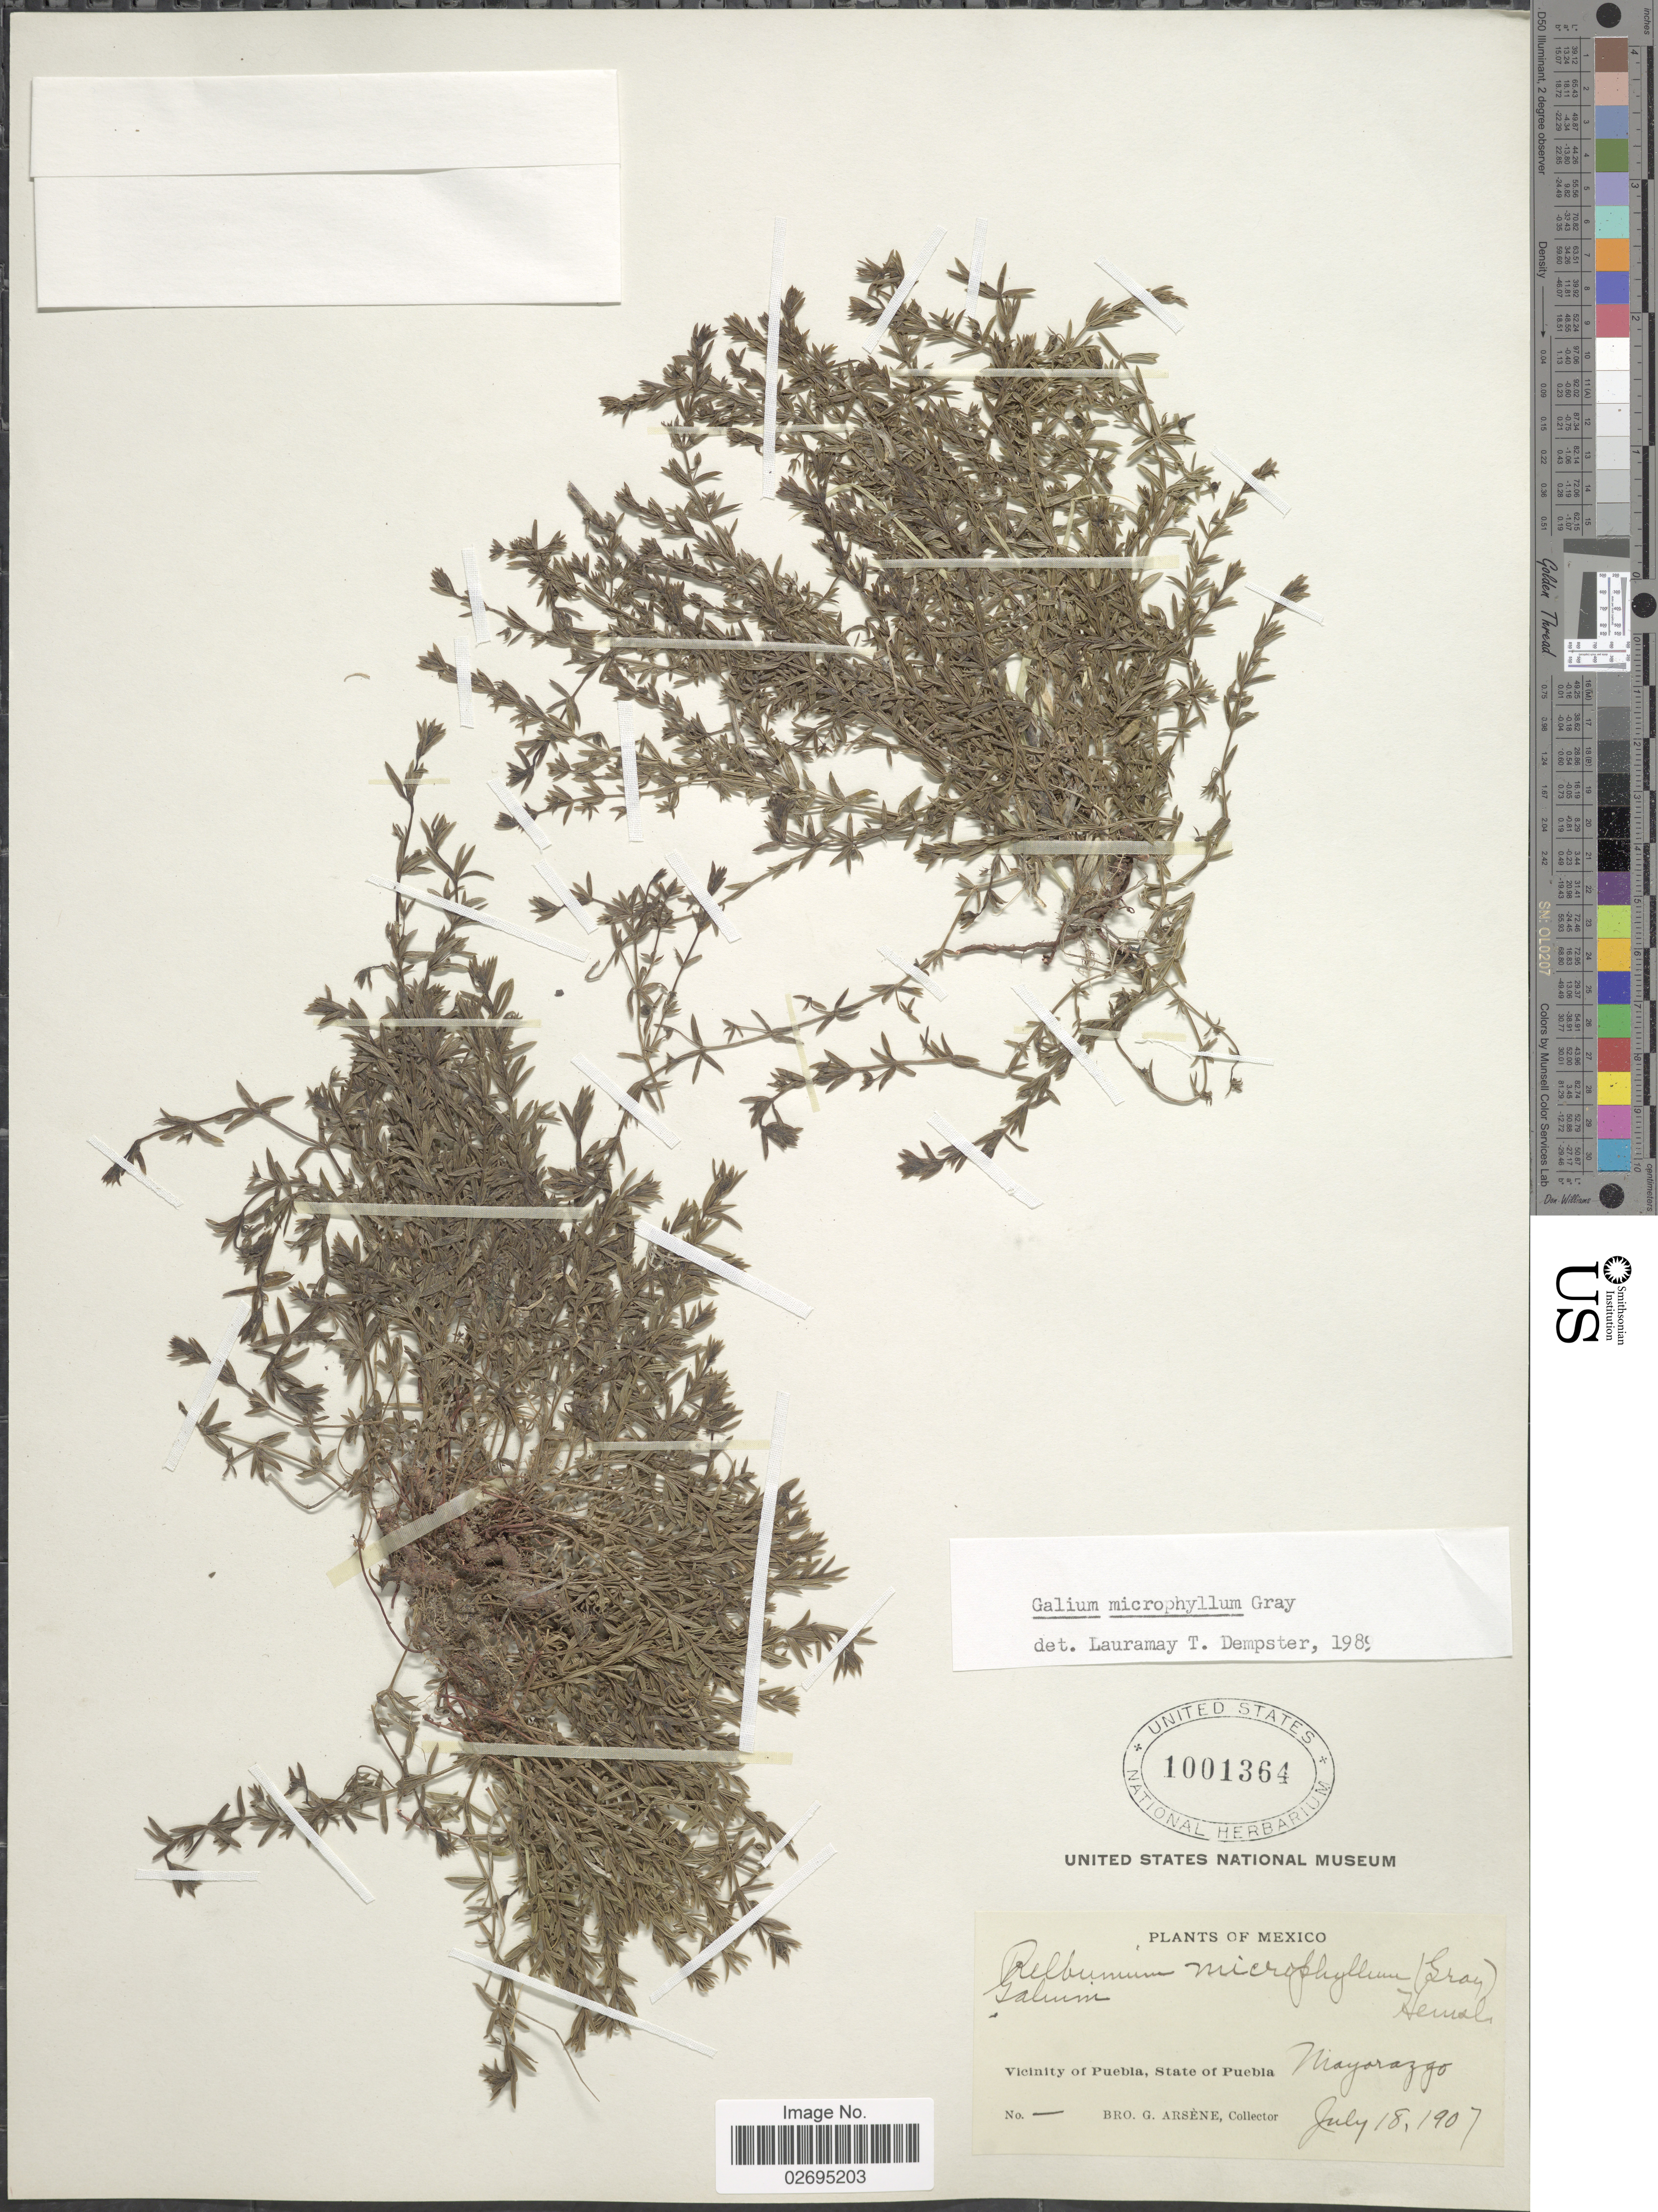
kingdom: Plantae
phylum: Tracheophyta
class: Magnoliopsida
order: Gentianales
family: Rubiaceae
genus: Galium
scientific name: Galium microphyllum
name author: A. Gray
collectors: Bro. G. Arsène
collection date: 1907-07-18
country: Mexico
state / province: Puebla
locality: Mayorazgo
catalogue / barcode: US 1001364